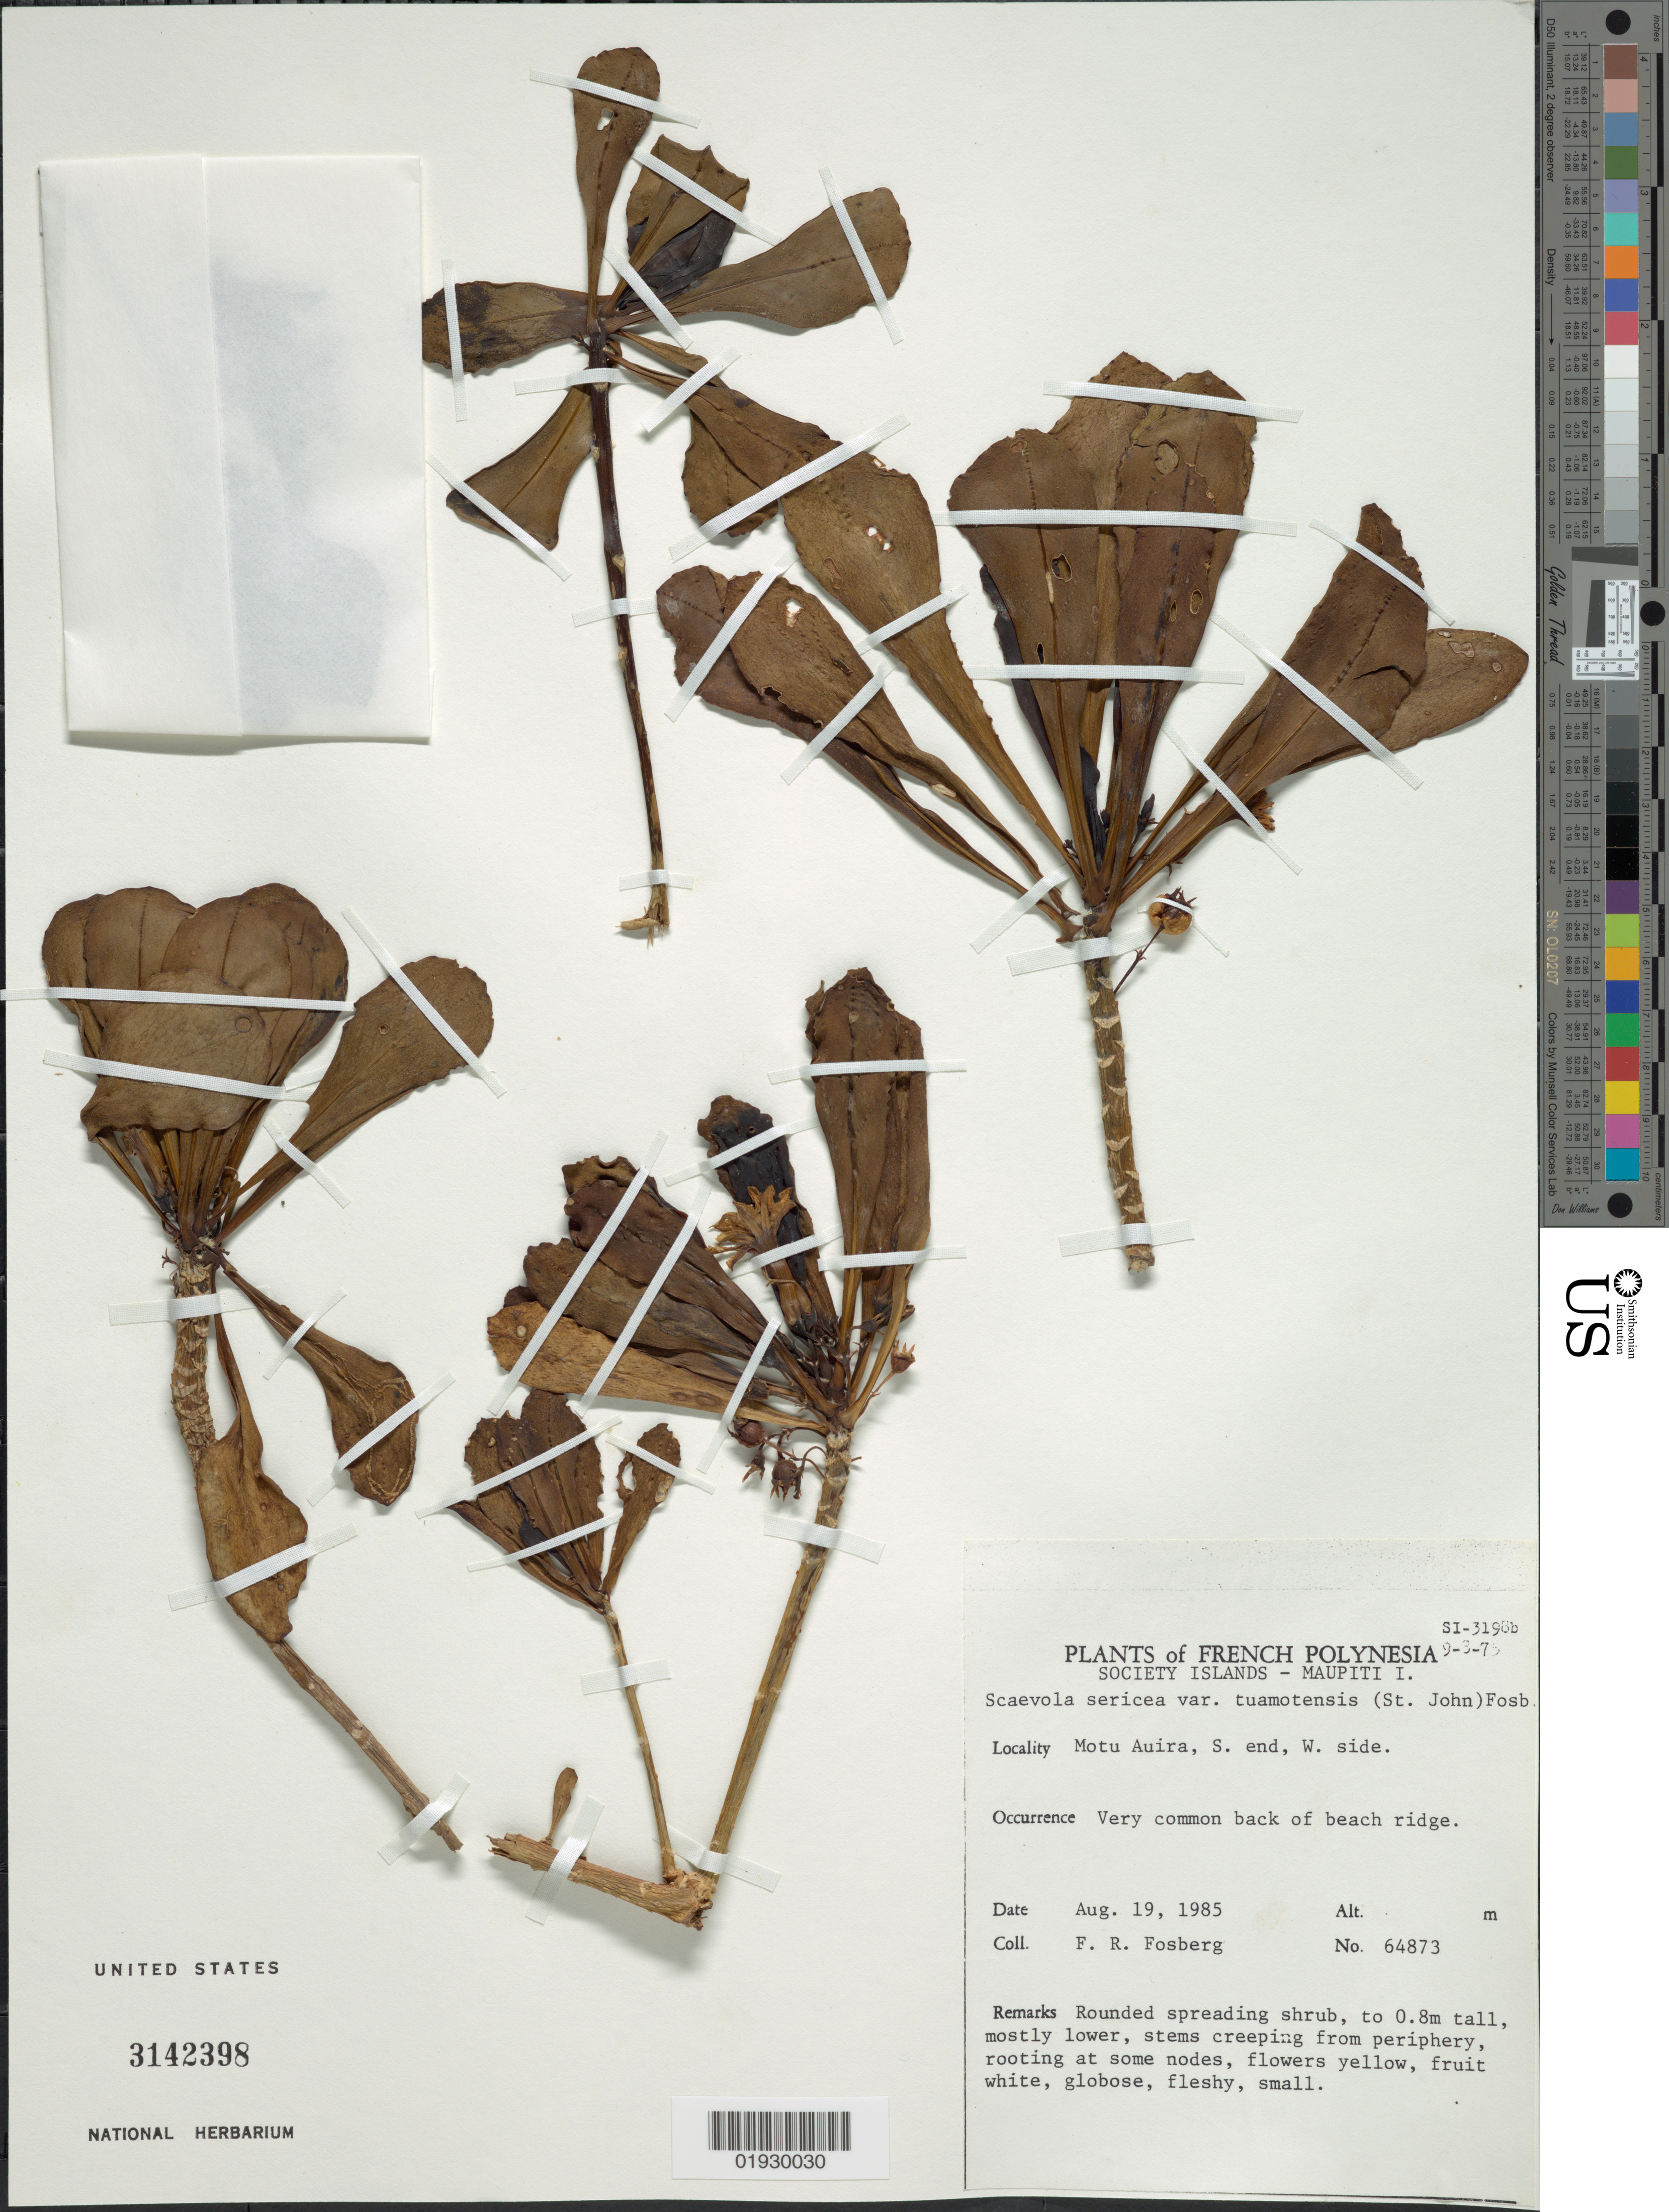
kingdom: Plantae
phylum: Tracheophyta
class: Magnoliopsida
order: Asterales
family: Goodeniaceae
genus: Scaevola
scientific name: Scaevola taccada var. tuamotensis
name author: H. St. John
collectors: F. R. Fosberg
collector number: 64873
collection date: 1985-08-19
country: French Polynesia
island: Maupiti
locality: Society Islands, Maupiti I., Motu Auira, S. end, W. side.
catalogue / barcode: US 3142398